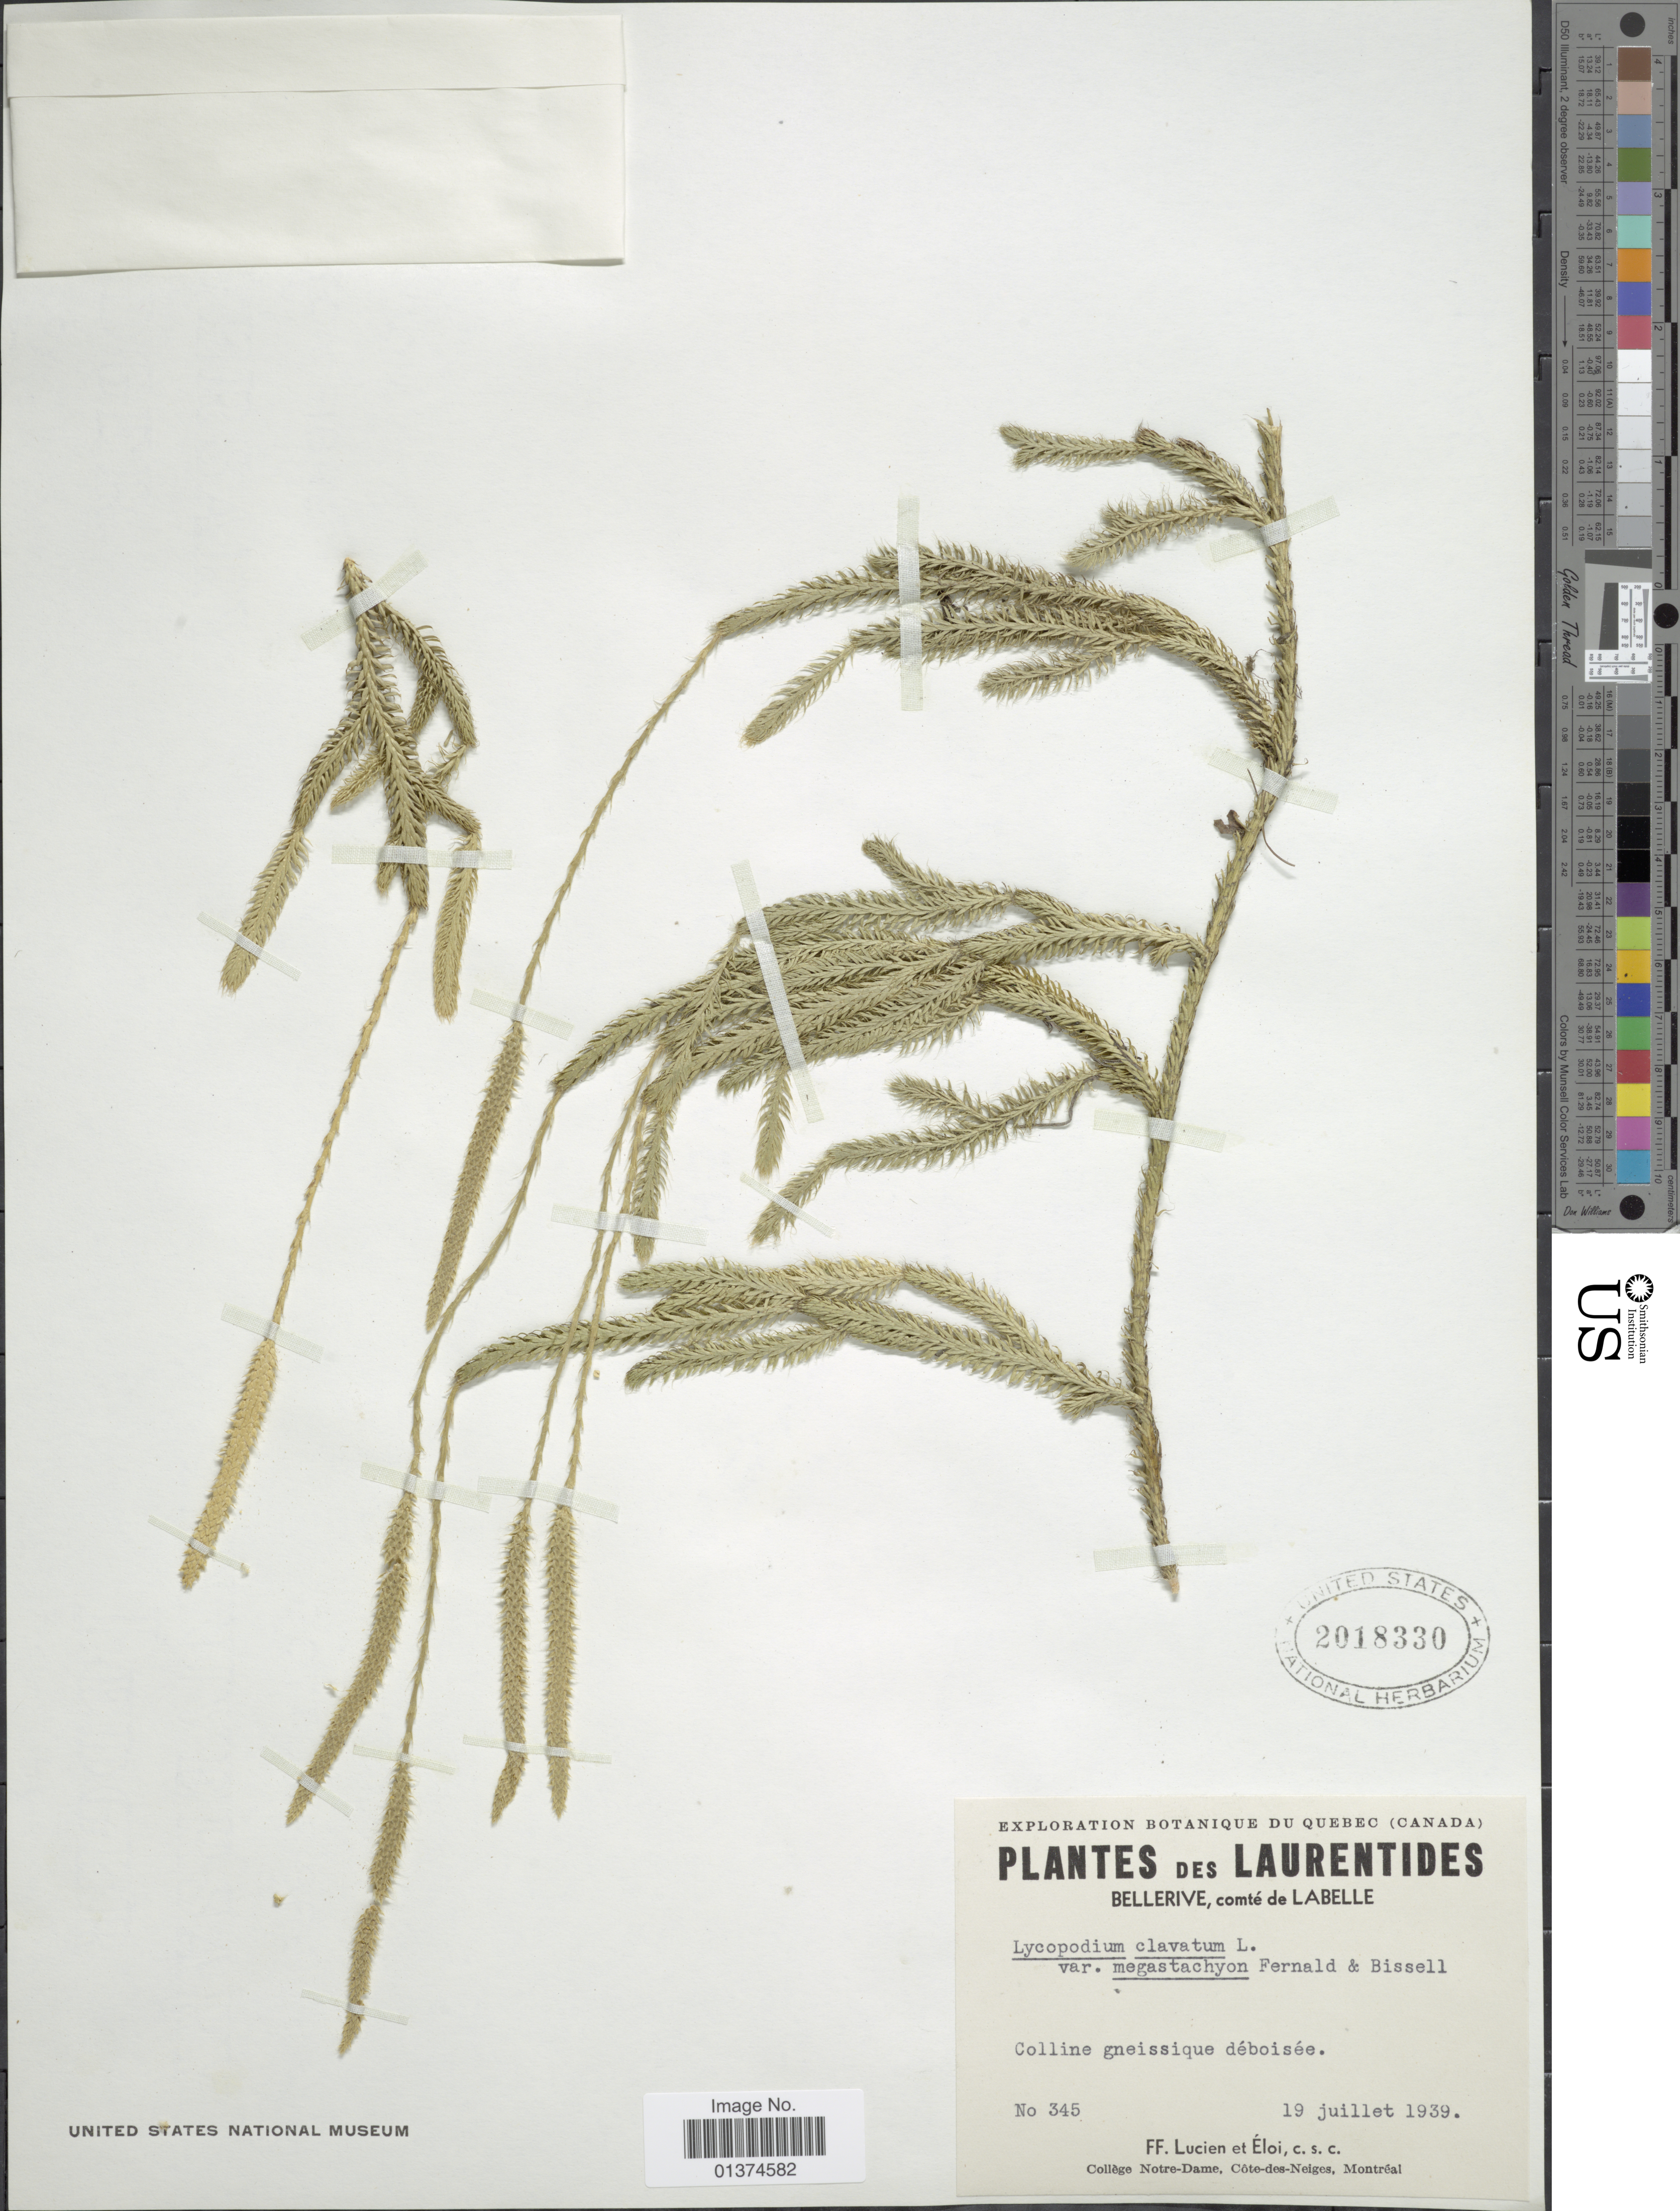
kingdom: Plantae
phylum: Tracheophyta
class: Lycopodiopsida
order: Lycopodiales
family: Lycopodiaceae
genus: Lycopodium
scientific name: Lycopodium clavatum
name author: L.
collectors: F. Lucien & F. Eloi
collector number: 345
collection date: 1939-07-19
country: Canada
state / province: Quebec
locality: Laurentides, Bellerive, comté de Labelle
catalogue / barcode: US 2018330